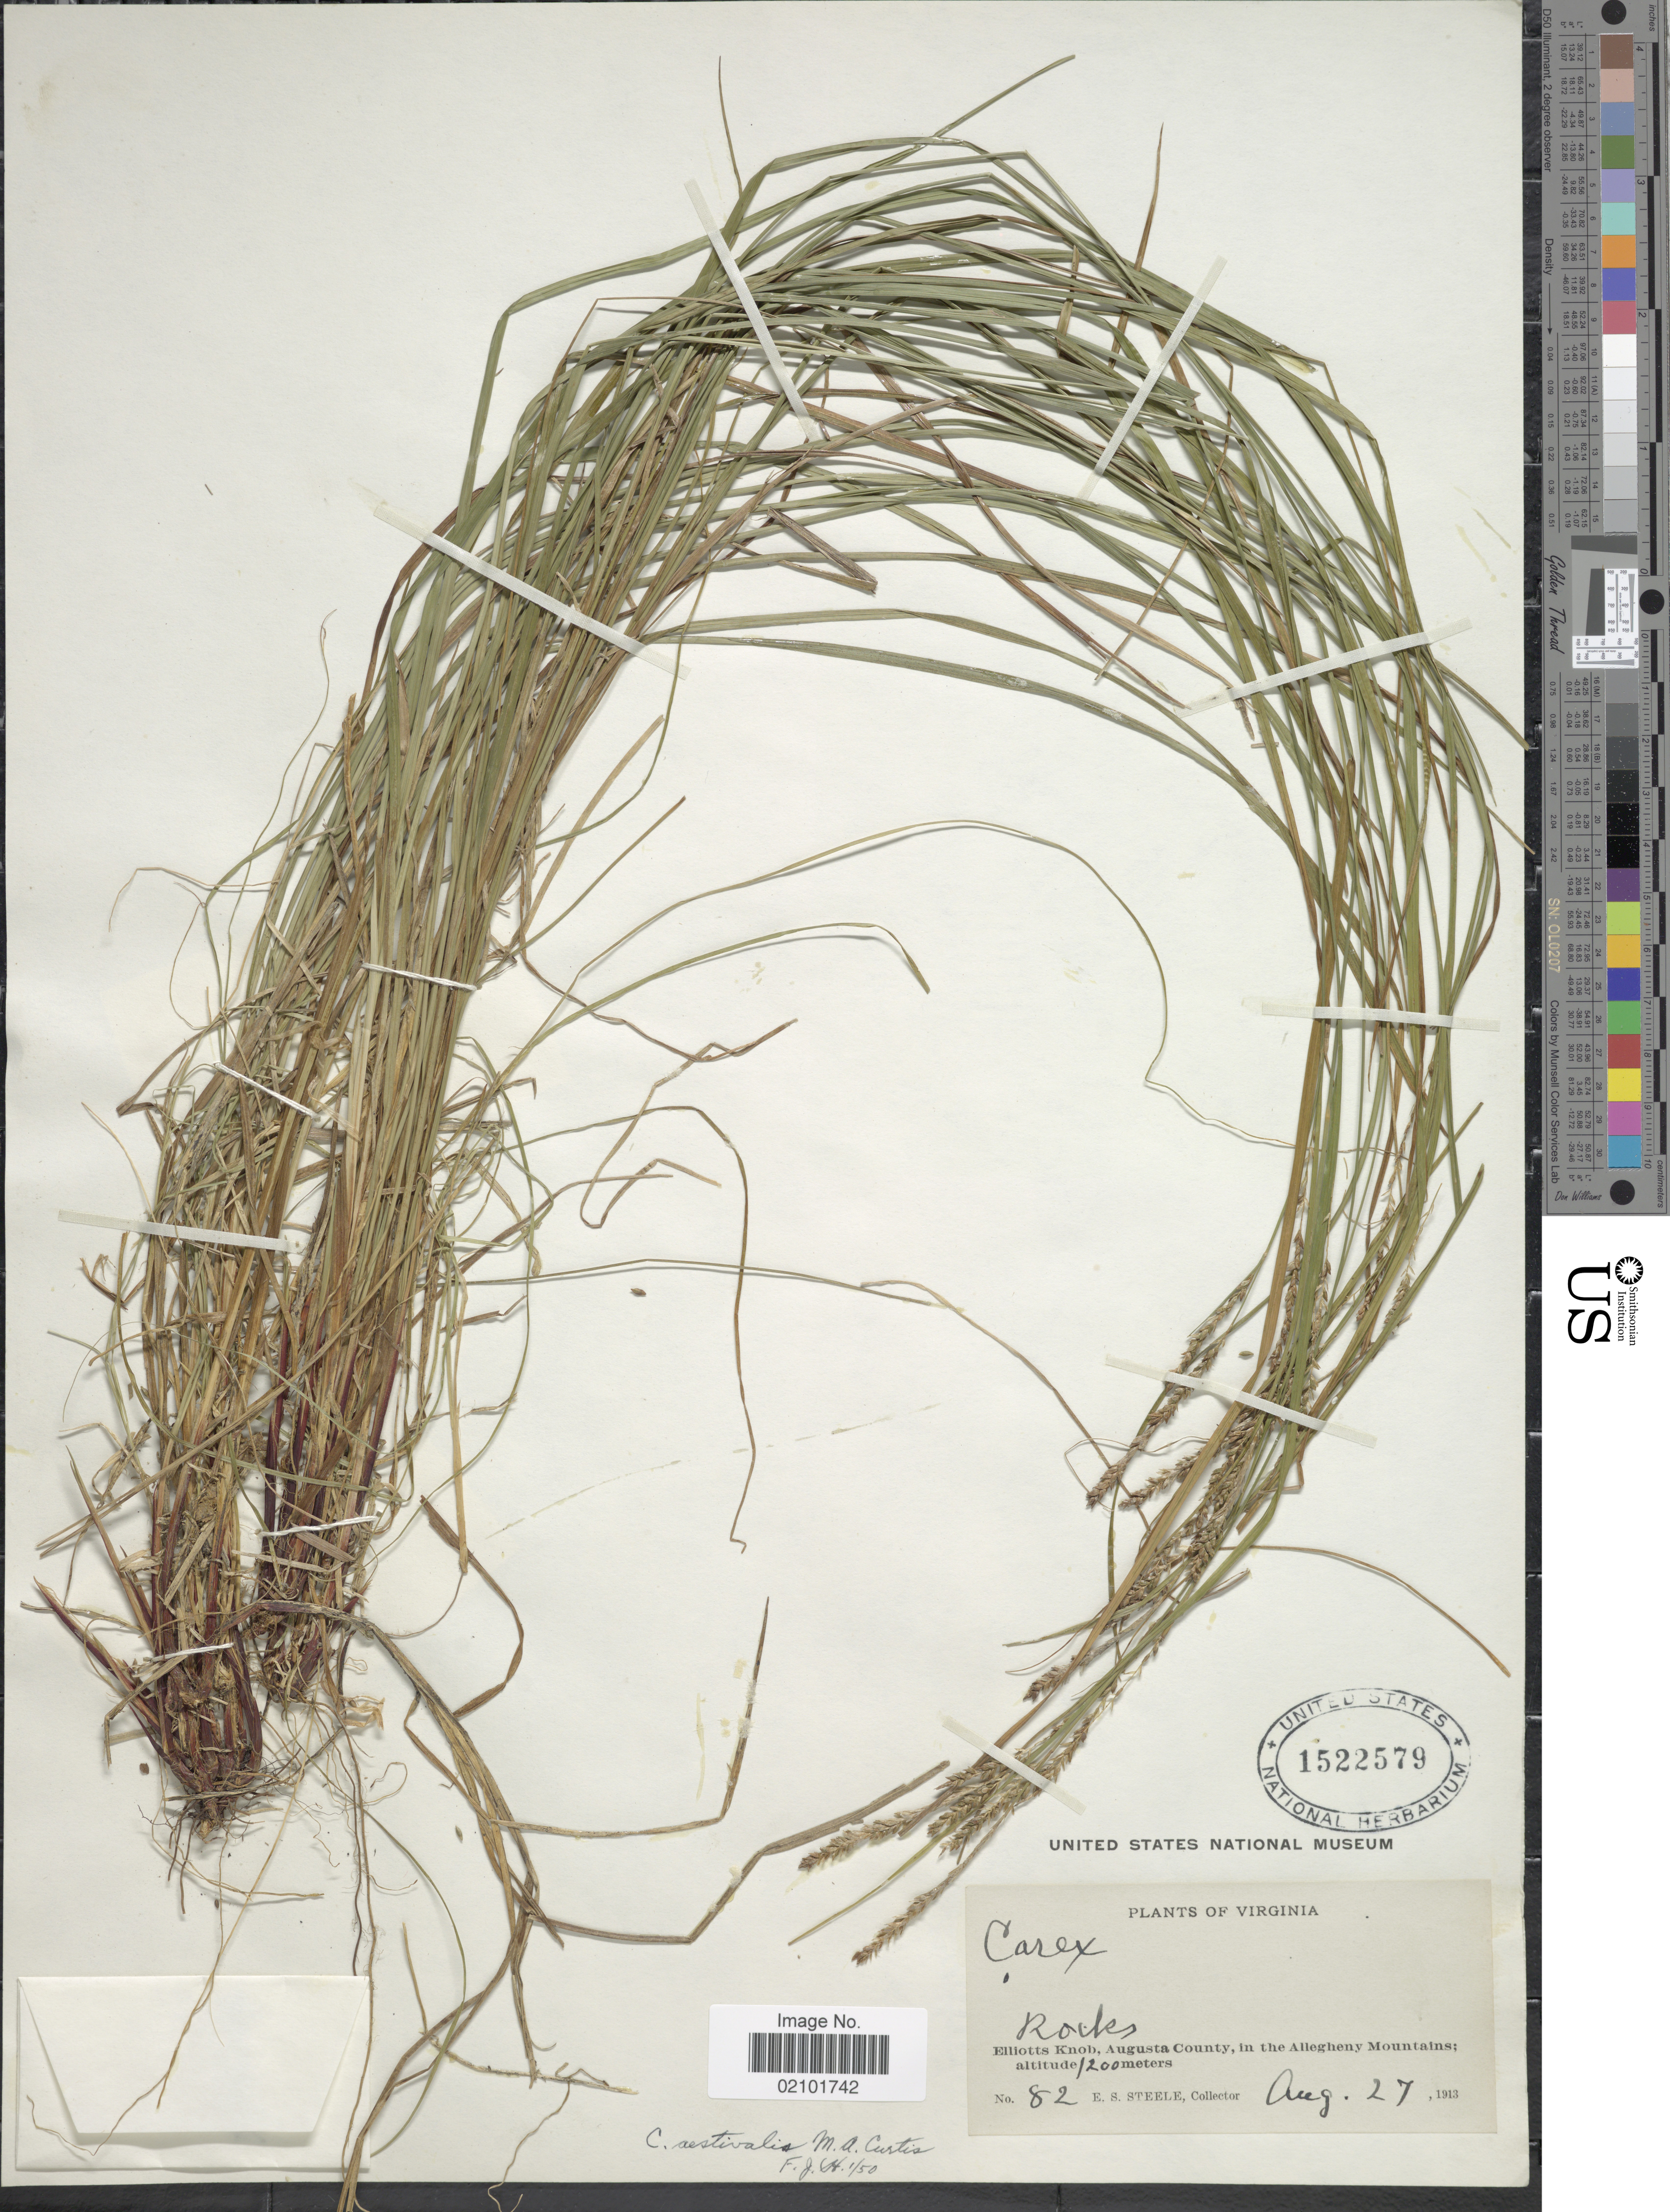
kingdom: Plantae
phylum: Tracheophyta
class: Liliopsida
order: Poales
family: Cyperaceae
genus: Carex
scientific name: Carex aestivalis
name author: M.A. Curtis ex A. Gray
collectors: E. Steele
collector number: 82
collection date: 1913-08-27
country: United States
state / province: Virginia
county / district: Augusta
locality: Elliotts Knob, Augusta County, in the Alleghany Mountains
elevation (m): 1200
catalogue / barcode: US 1522579